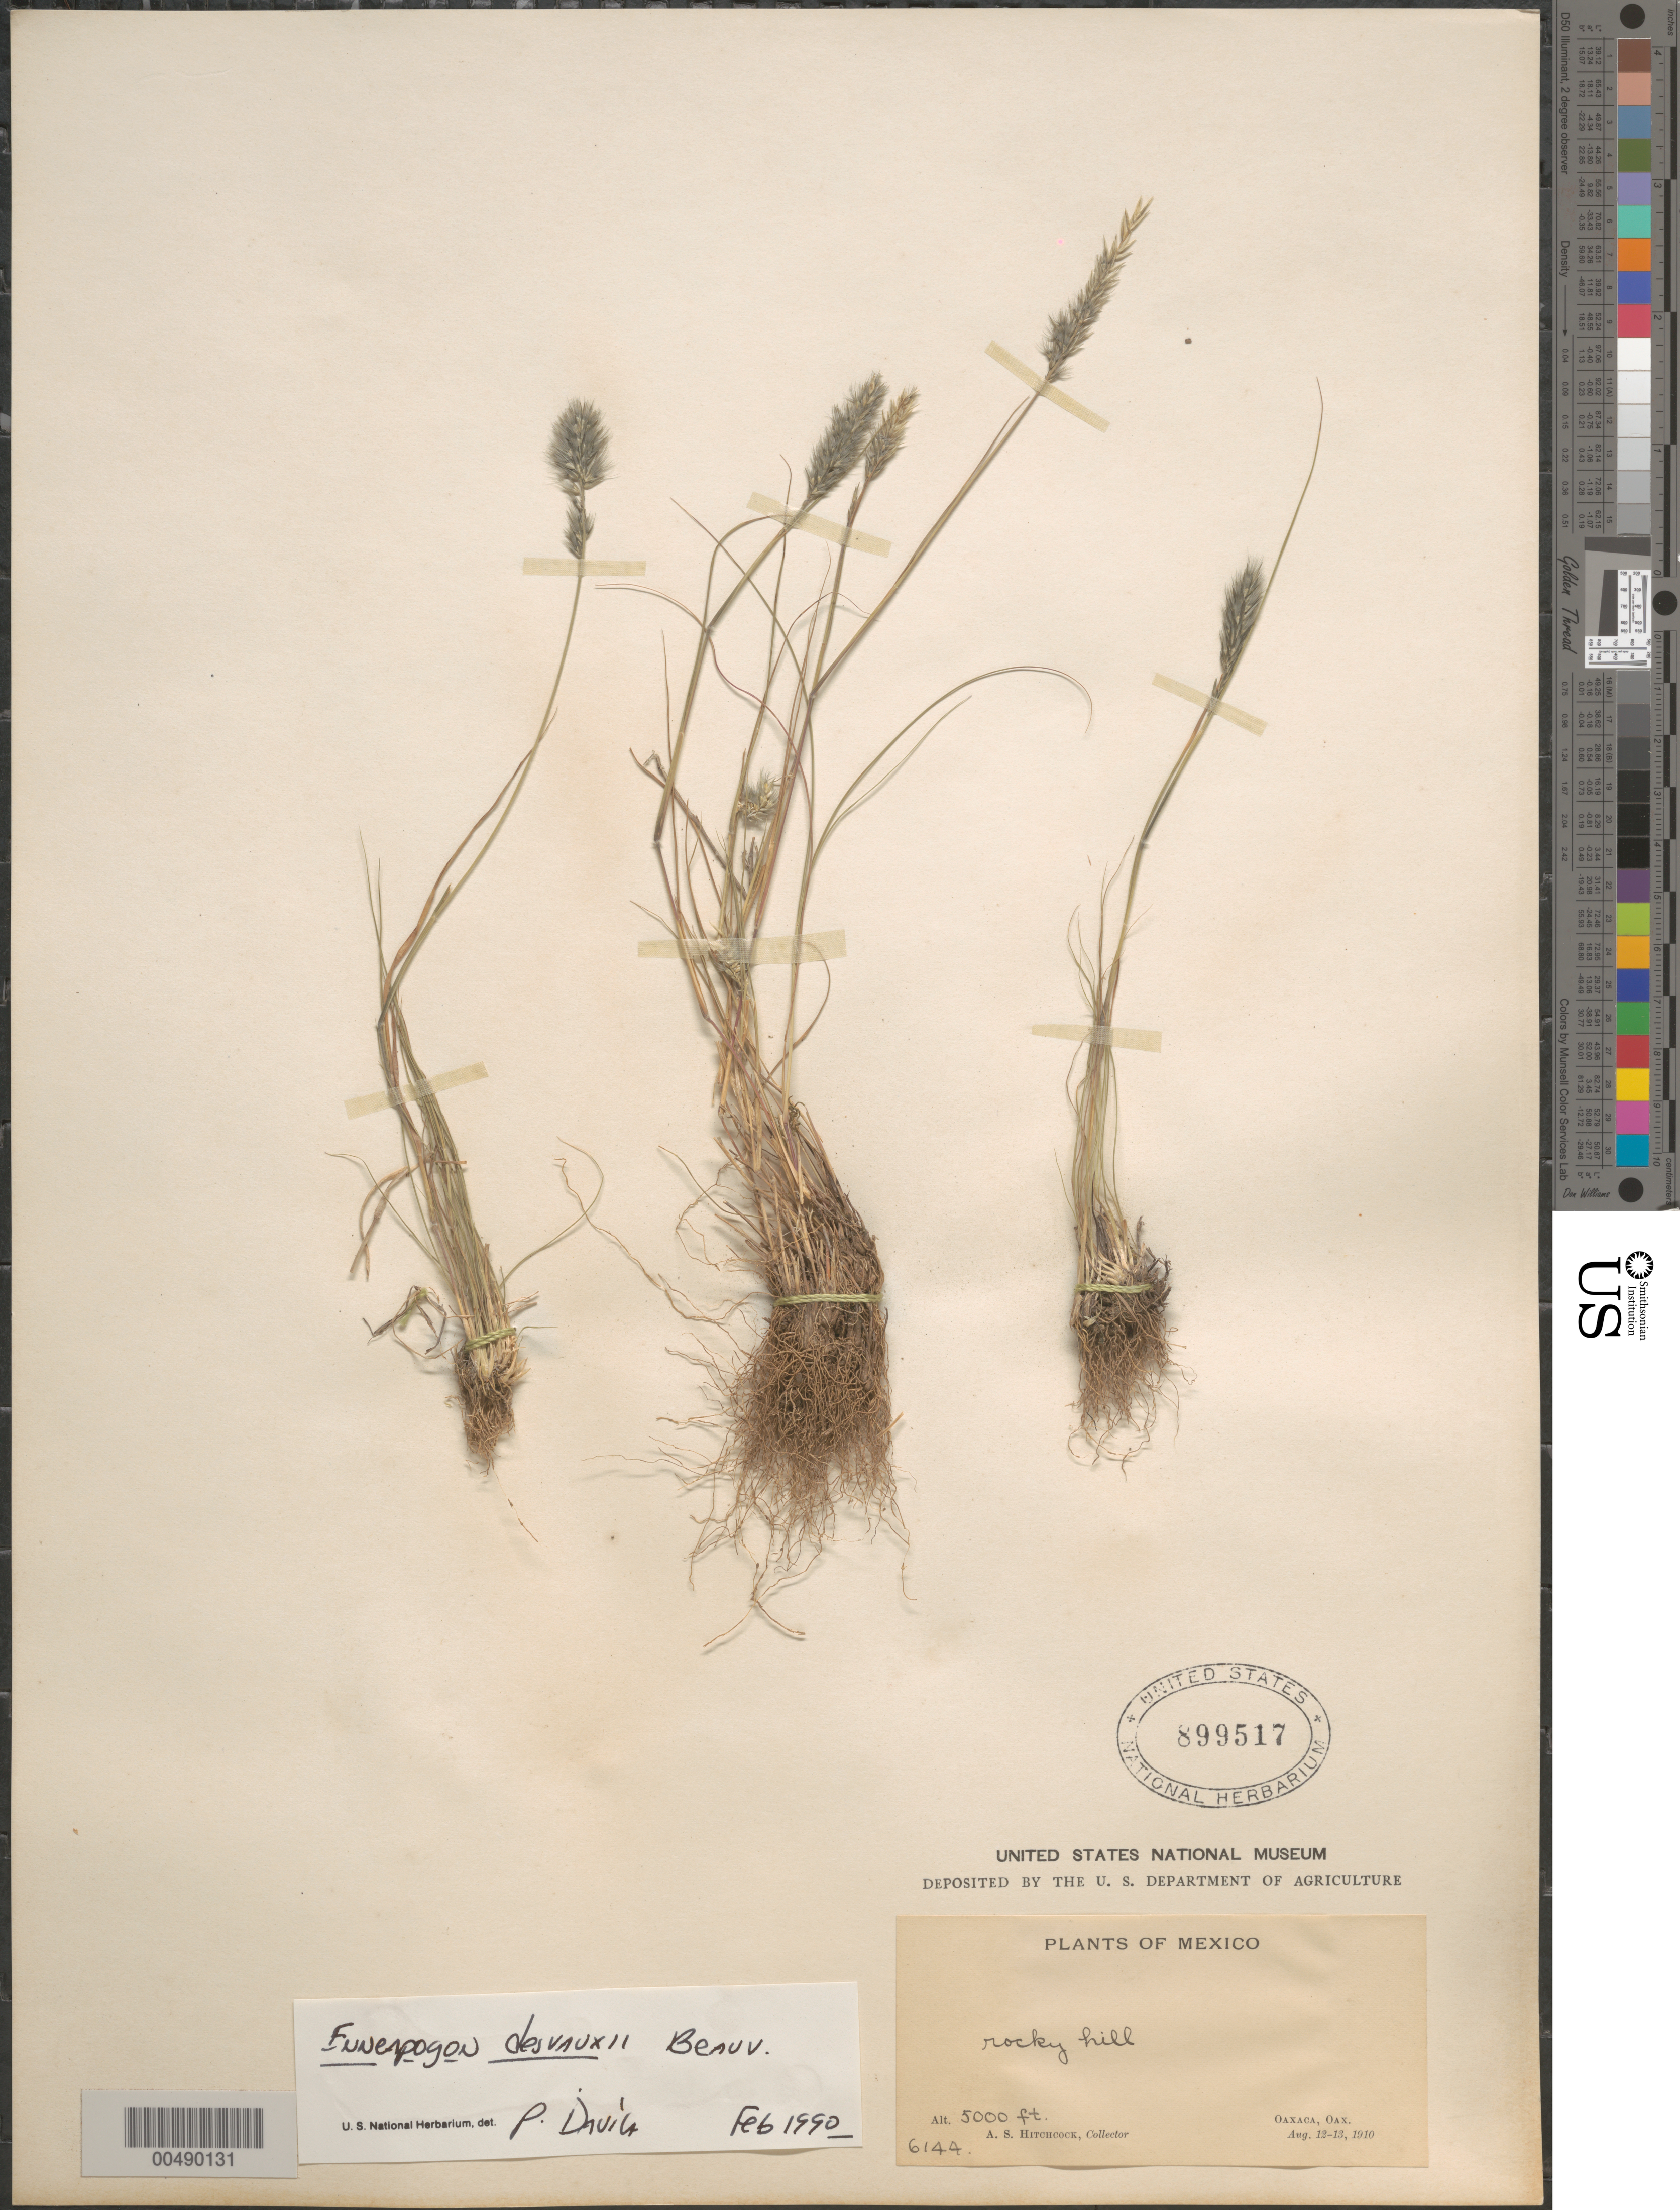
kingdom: Plantae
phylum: Tracheophyta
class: Liliopsida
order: Poales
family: Poaceae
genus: Enneapogon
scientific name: Enneapogon desvauxii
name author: P. Beauv.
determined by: Dávila, P. D.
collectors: A. S. Hitchcock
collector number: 6144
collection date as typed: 12 Aug 1910 to 13 Aug 1910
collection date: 1910-08-12/1910-08-13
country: Mexico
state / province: Oaxaca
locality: Oaxaca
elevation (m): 1524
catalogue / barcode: US 899517